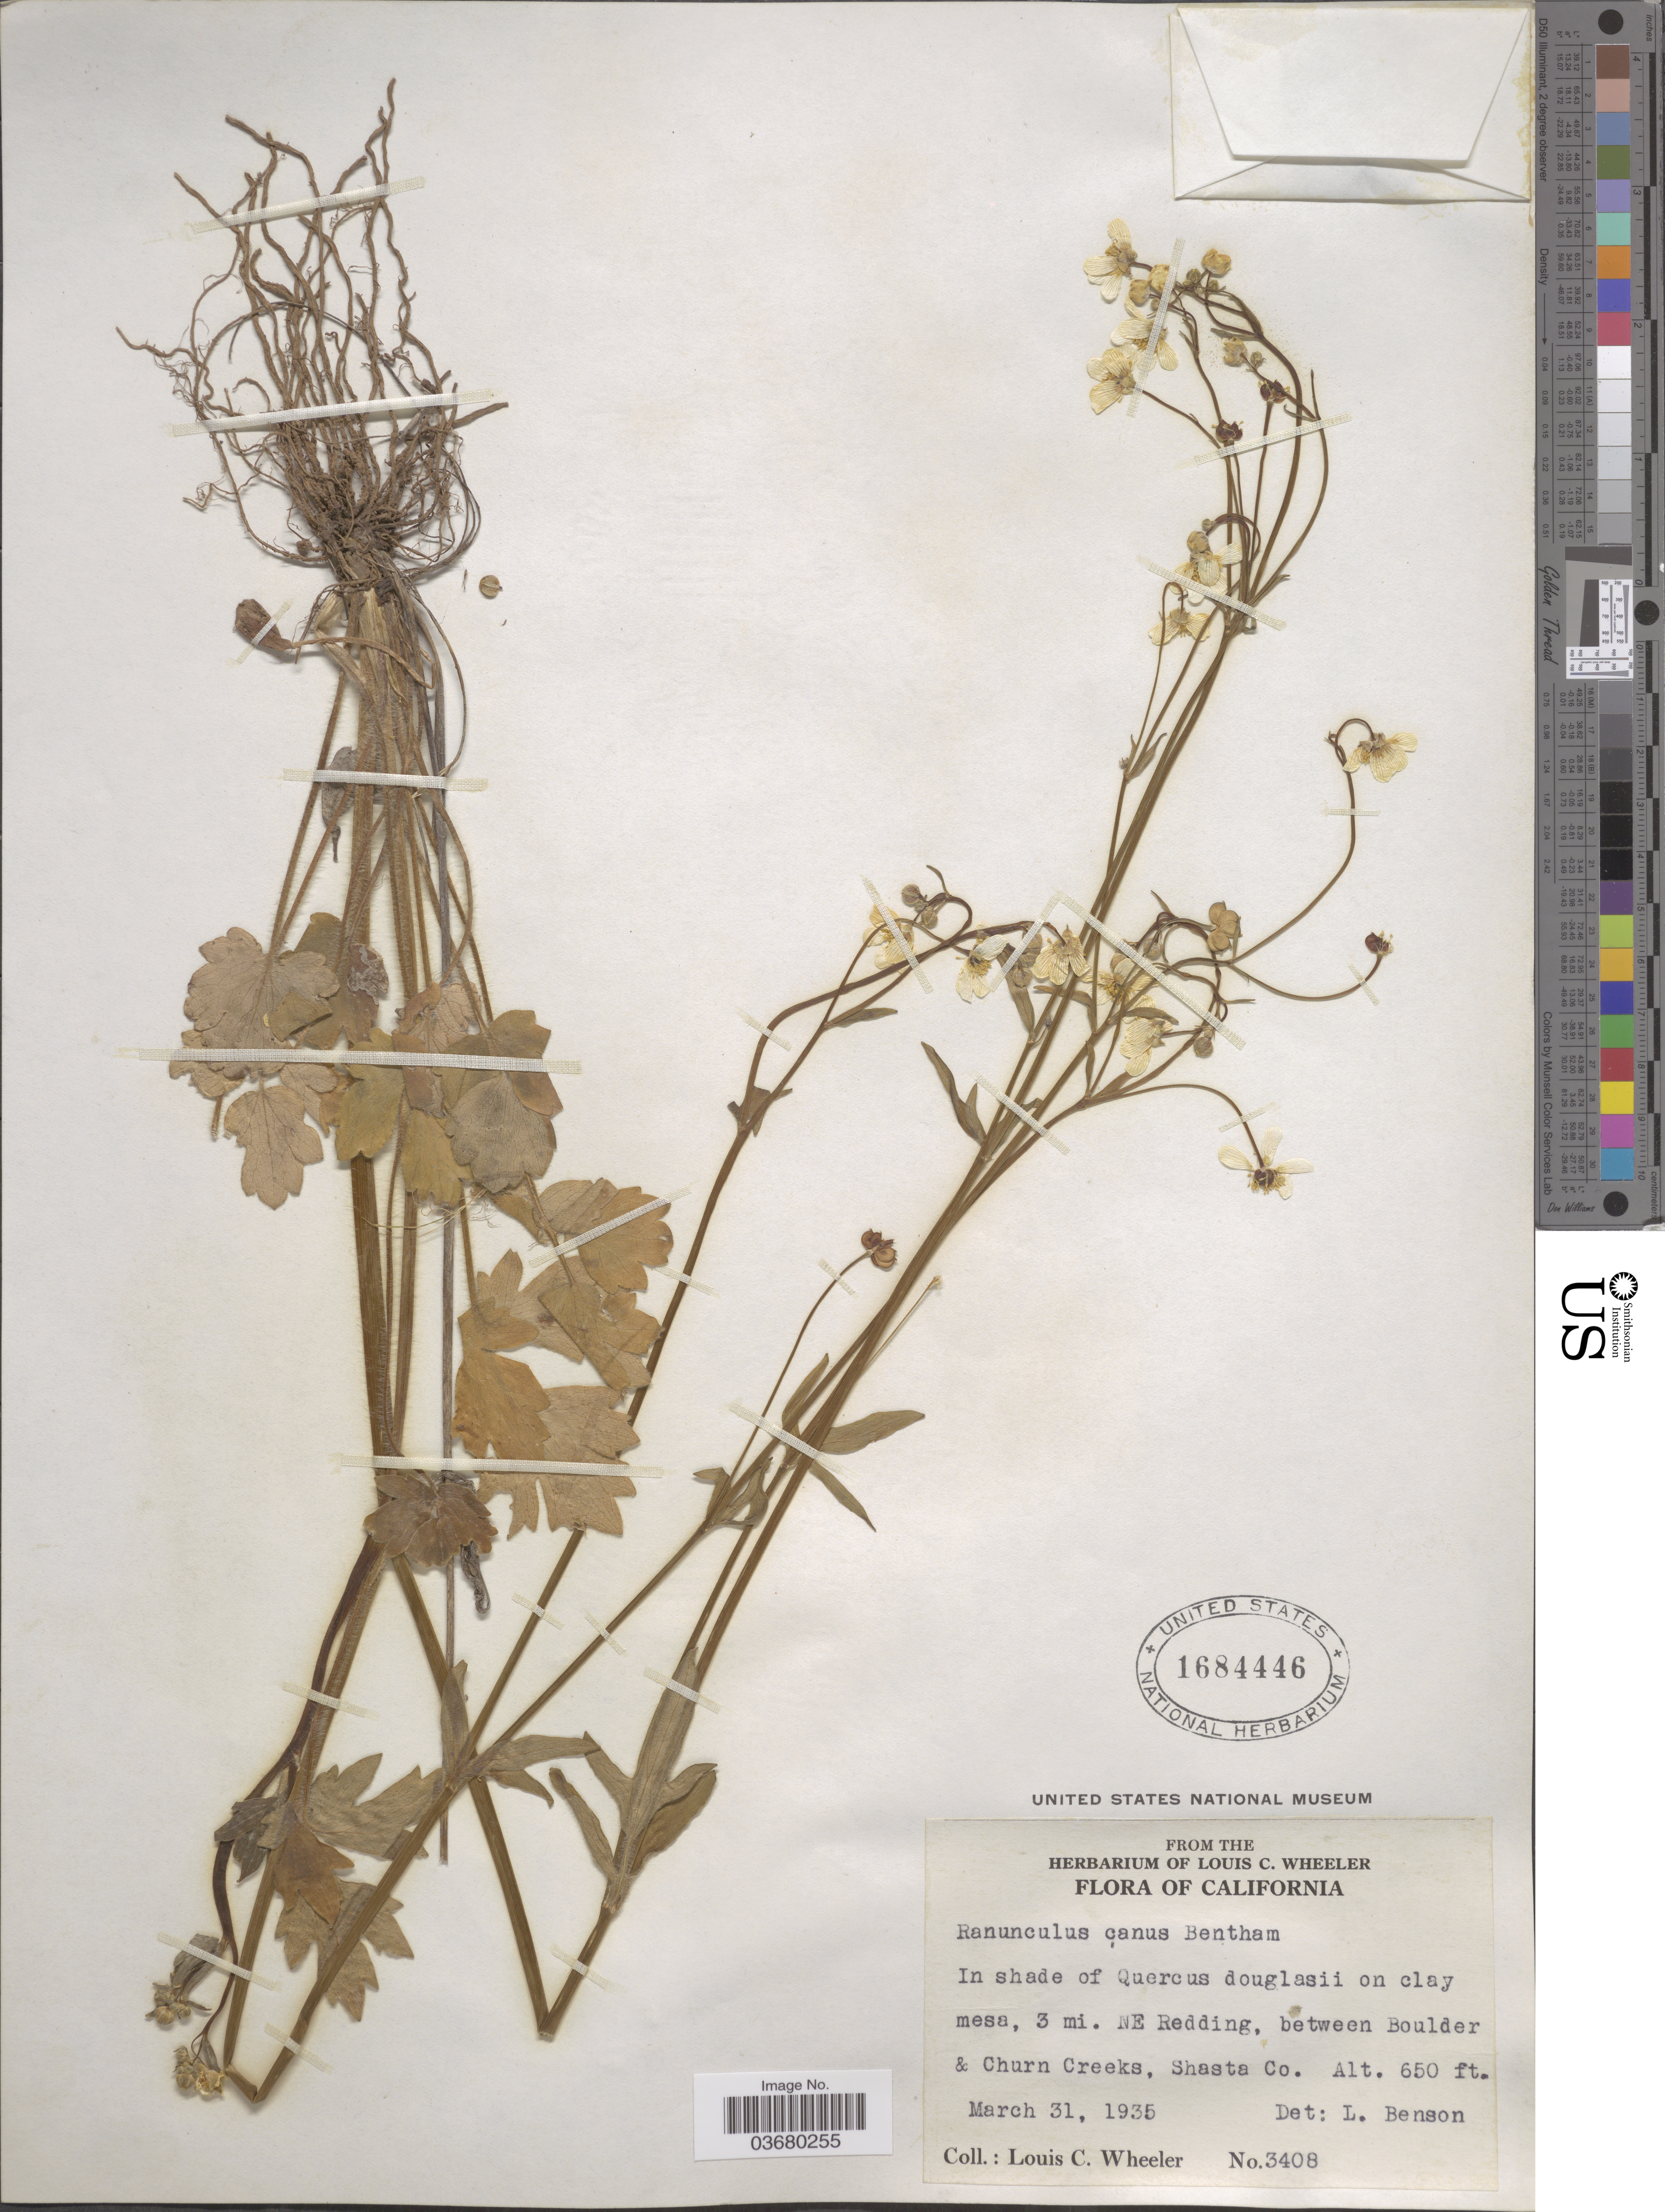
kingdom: Plantae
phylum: Tracheophyta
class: Magnoliopsida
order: Ranunculales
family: Ranunculaceae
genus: Ranunculus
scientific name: Ranunculus canus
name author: Benth.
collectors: L. C. Wheeler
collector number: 3408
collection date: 1935-03-31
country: United States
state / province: California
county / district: Shasta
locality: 3 mi. NE Redding, between Boulder & Churn Creeks, Shasta Co.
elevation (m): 198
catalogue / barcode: US 1684446